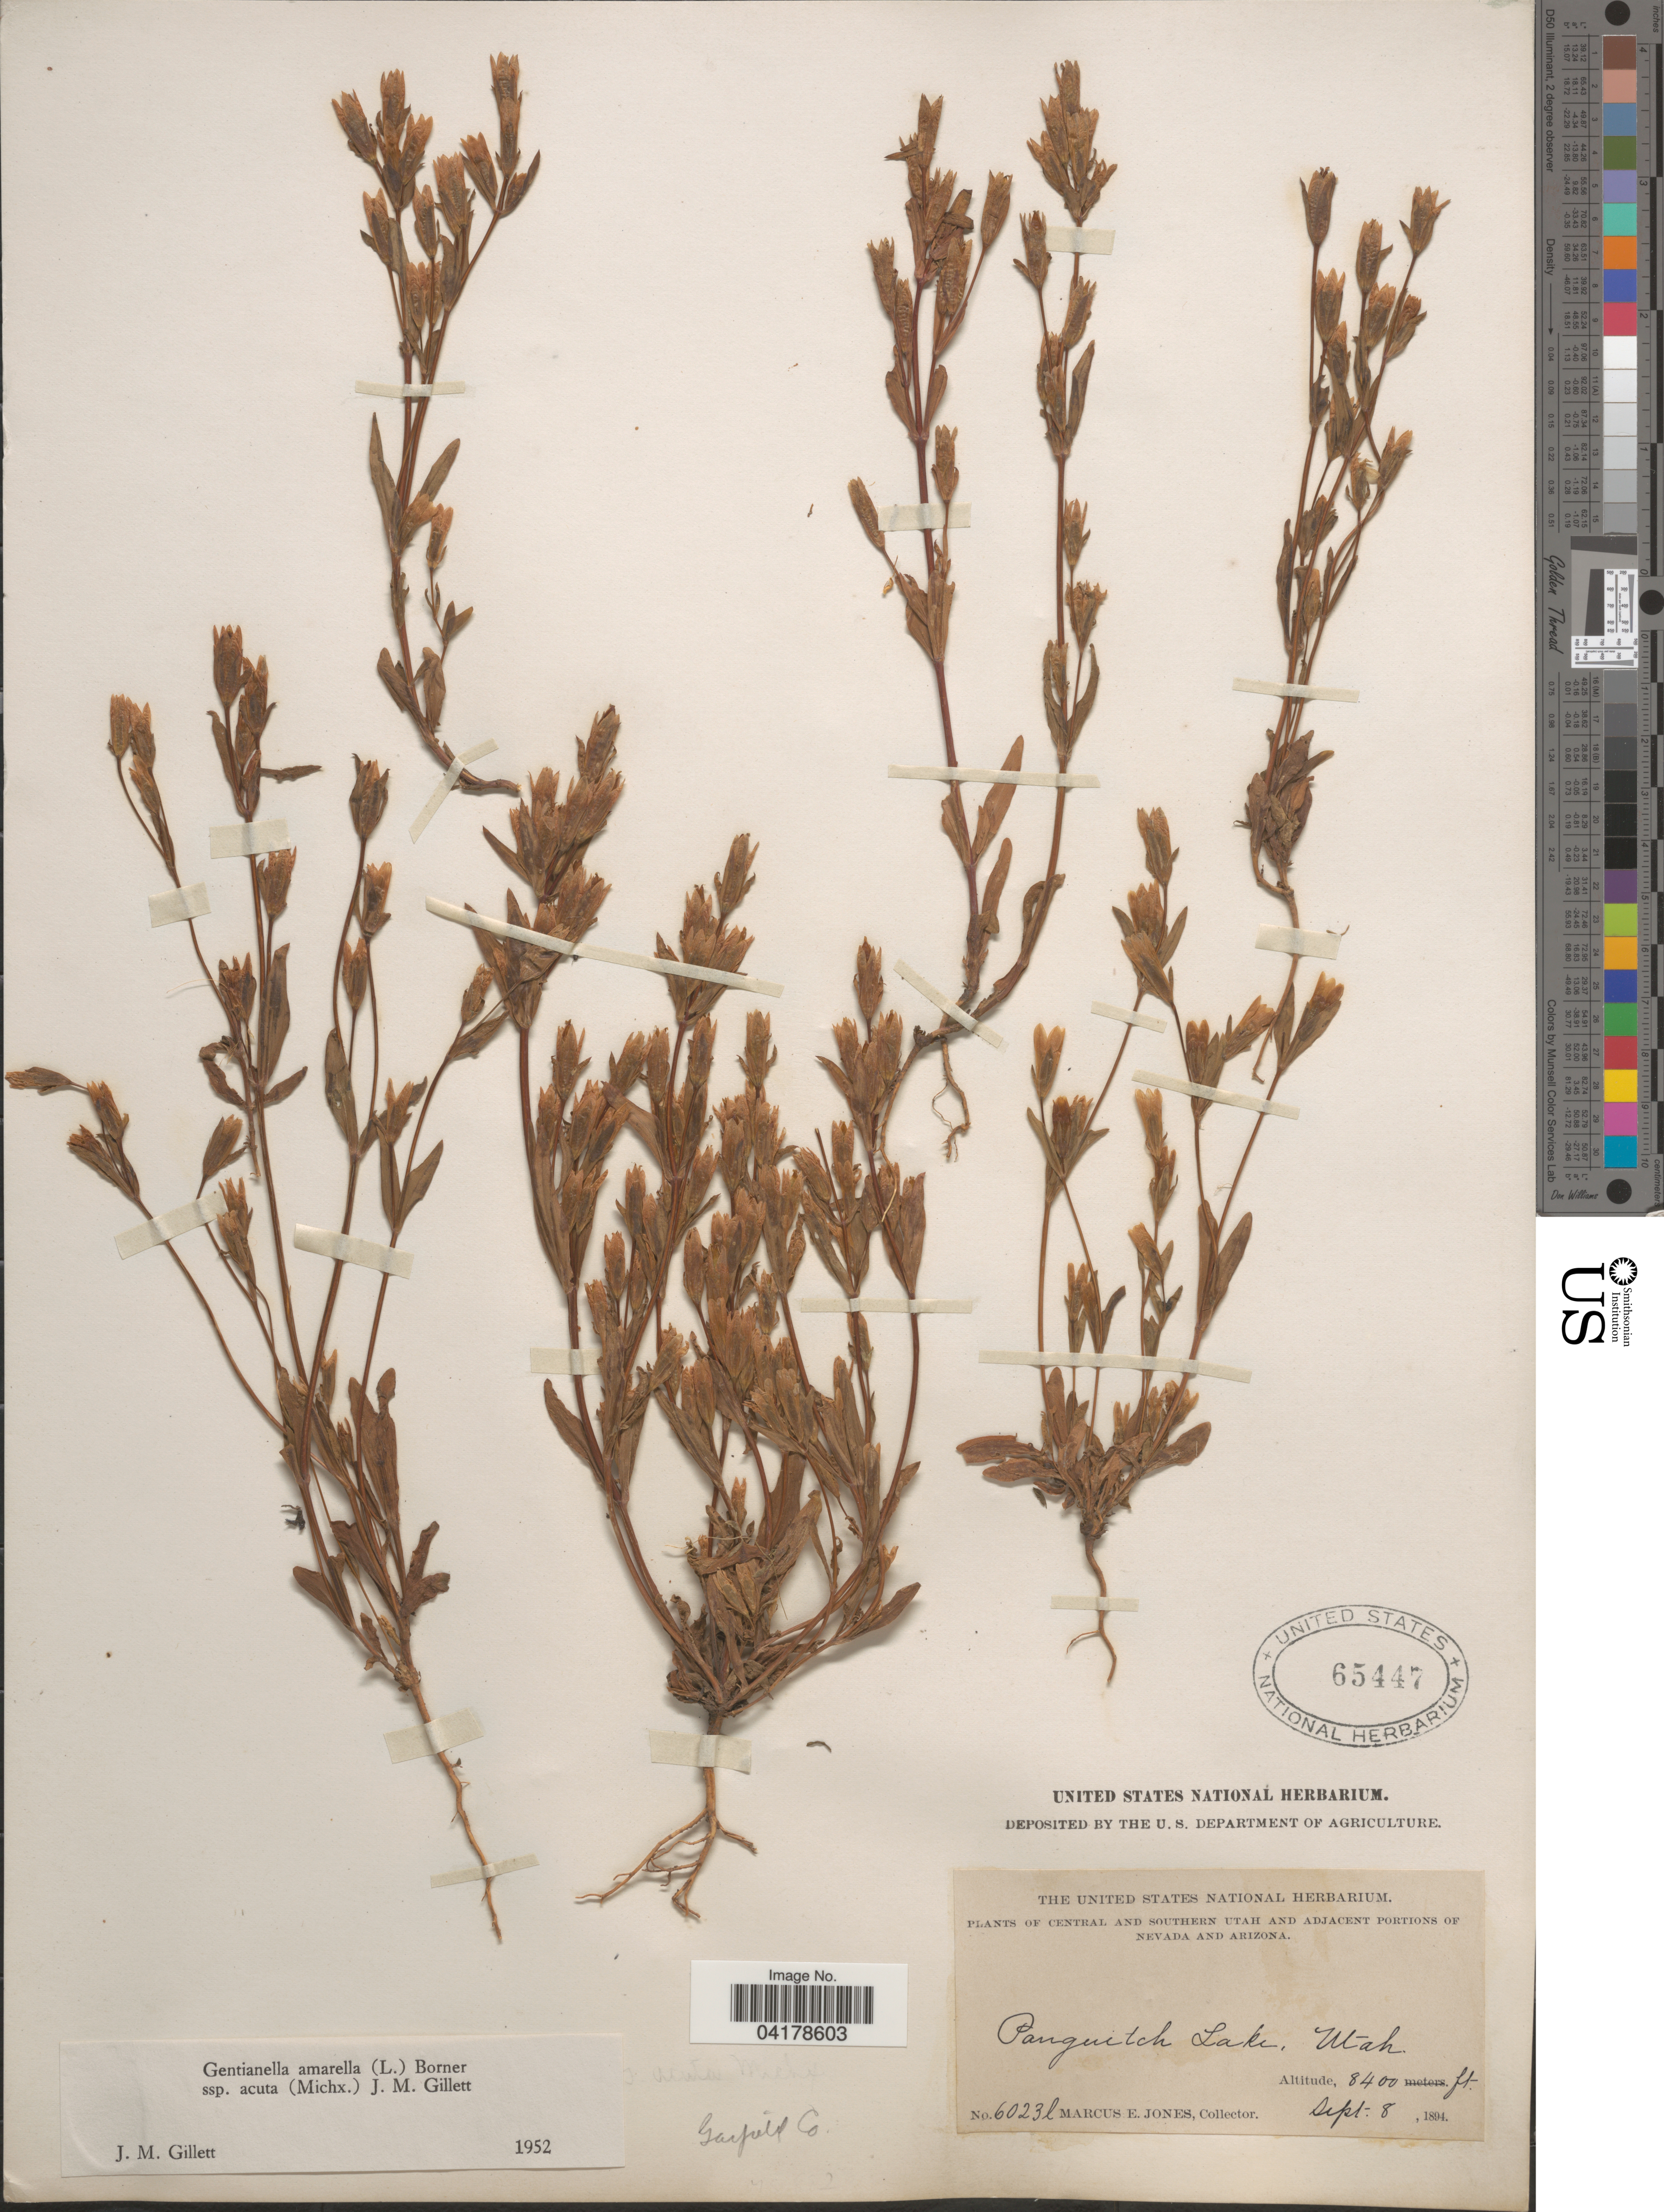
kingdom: Plantae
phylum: Tracheophyta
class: Magnoliopsida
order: Gentianales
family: Gentianaceae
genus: Gentianella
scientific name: Gentianella amarella subsp. acuta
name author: (Michx.) J.M. Gillett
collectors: M. E. Jones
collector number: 6023l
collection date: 1894-09-08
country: United States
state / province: Utah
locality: Garfield Co. Central and Southern Utah. Panguitch Lake.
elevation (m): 2560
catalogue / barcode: US 65447